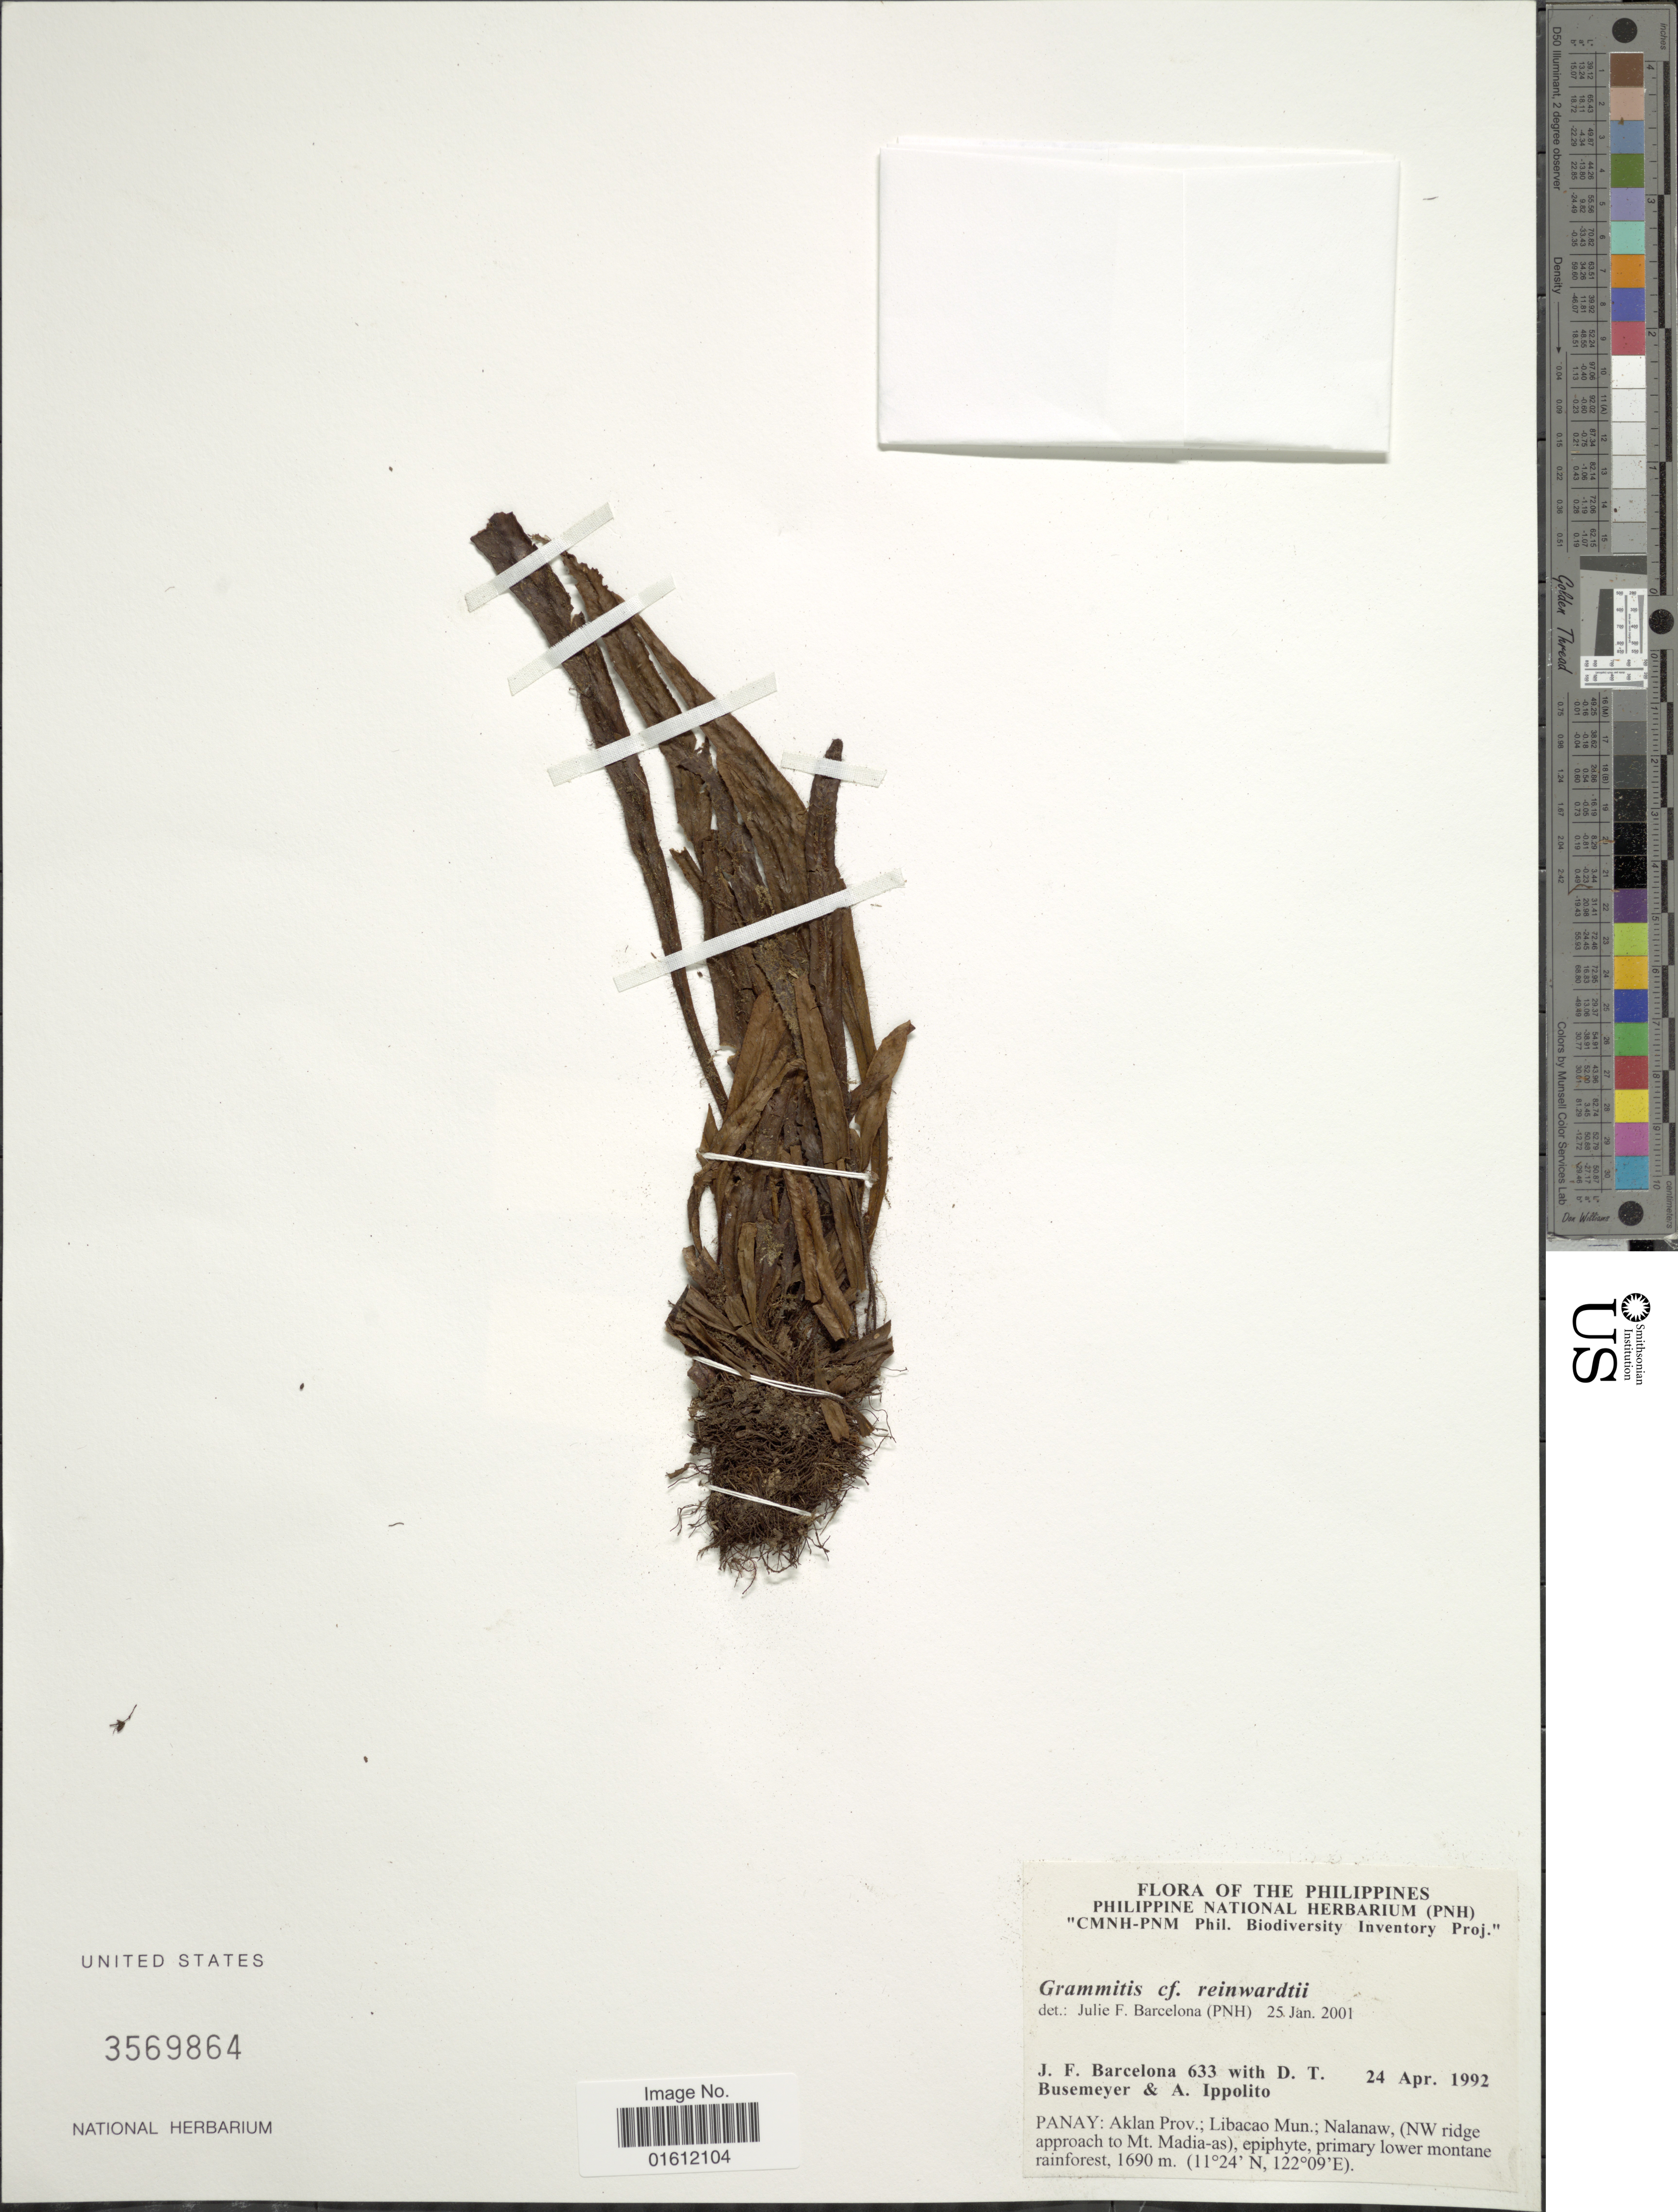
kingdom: Plantae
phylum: Tracheophyta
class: Polypodiopsida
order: Polypodiales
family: Polypodiaceae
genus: Oreogrammitis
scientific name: Oreogrammitis reinwardtii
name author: (Blume) Parris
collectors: J. F. Barcelona, D. Busemeyer & A. Ippolito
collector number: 633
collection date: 1992-04-24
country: Philippines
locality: Aklan Prov.; Libacao Mun.; Nalanaw, (NW ridge approach to Mt. Madia-as)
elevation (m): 1690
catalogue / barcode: US 3569864